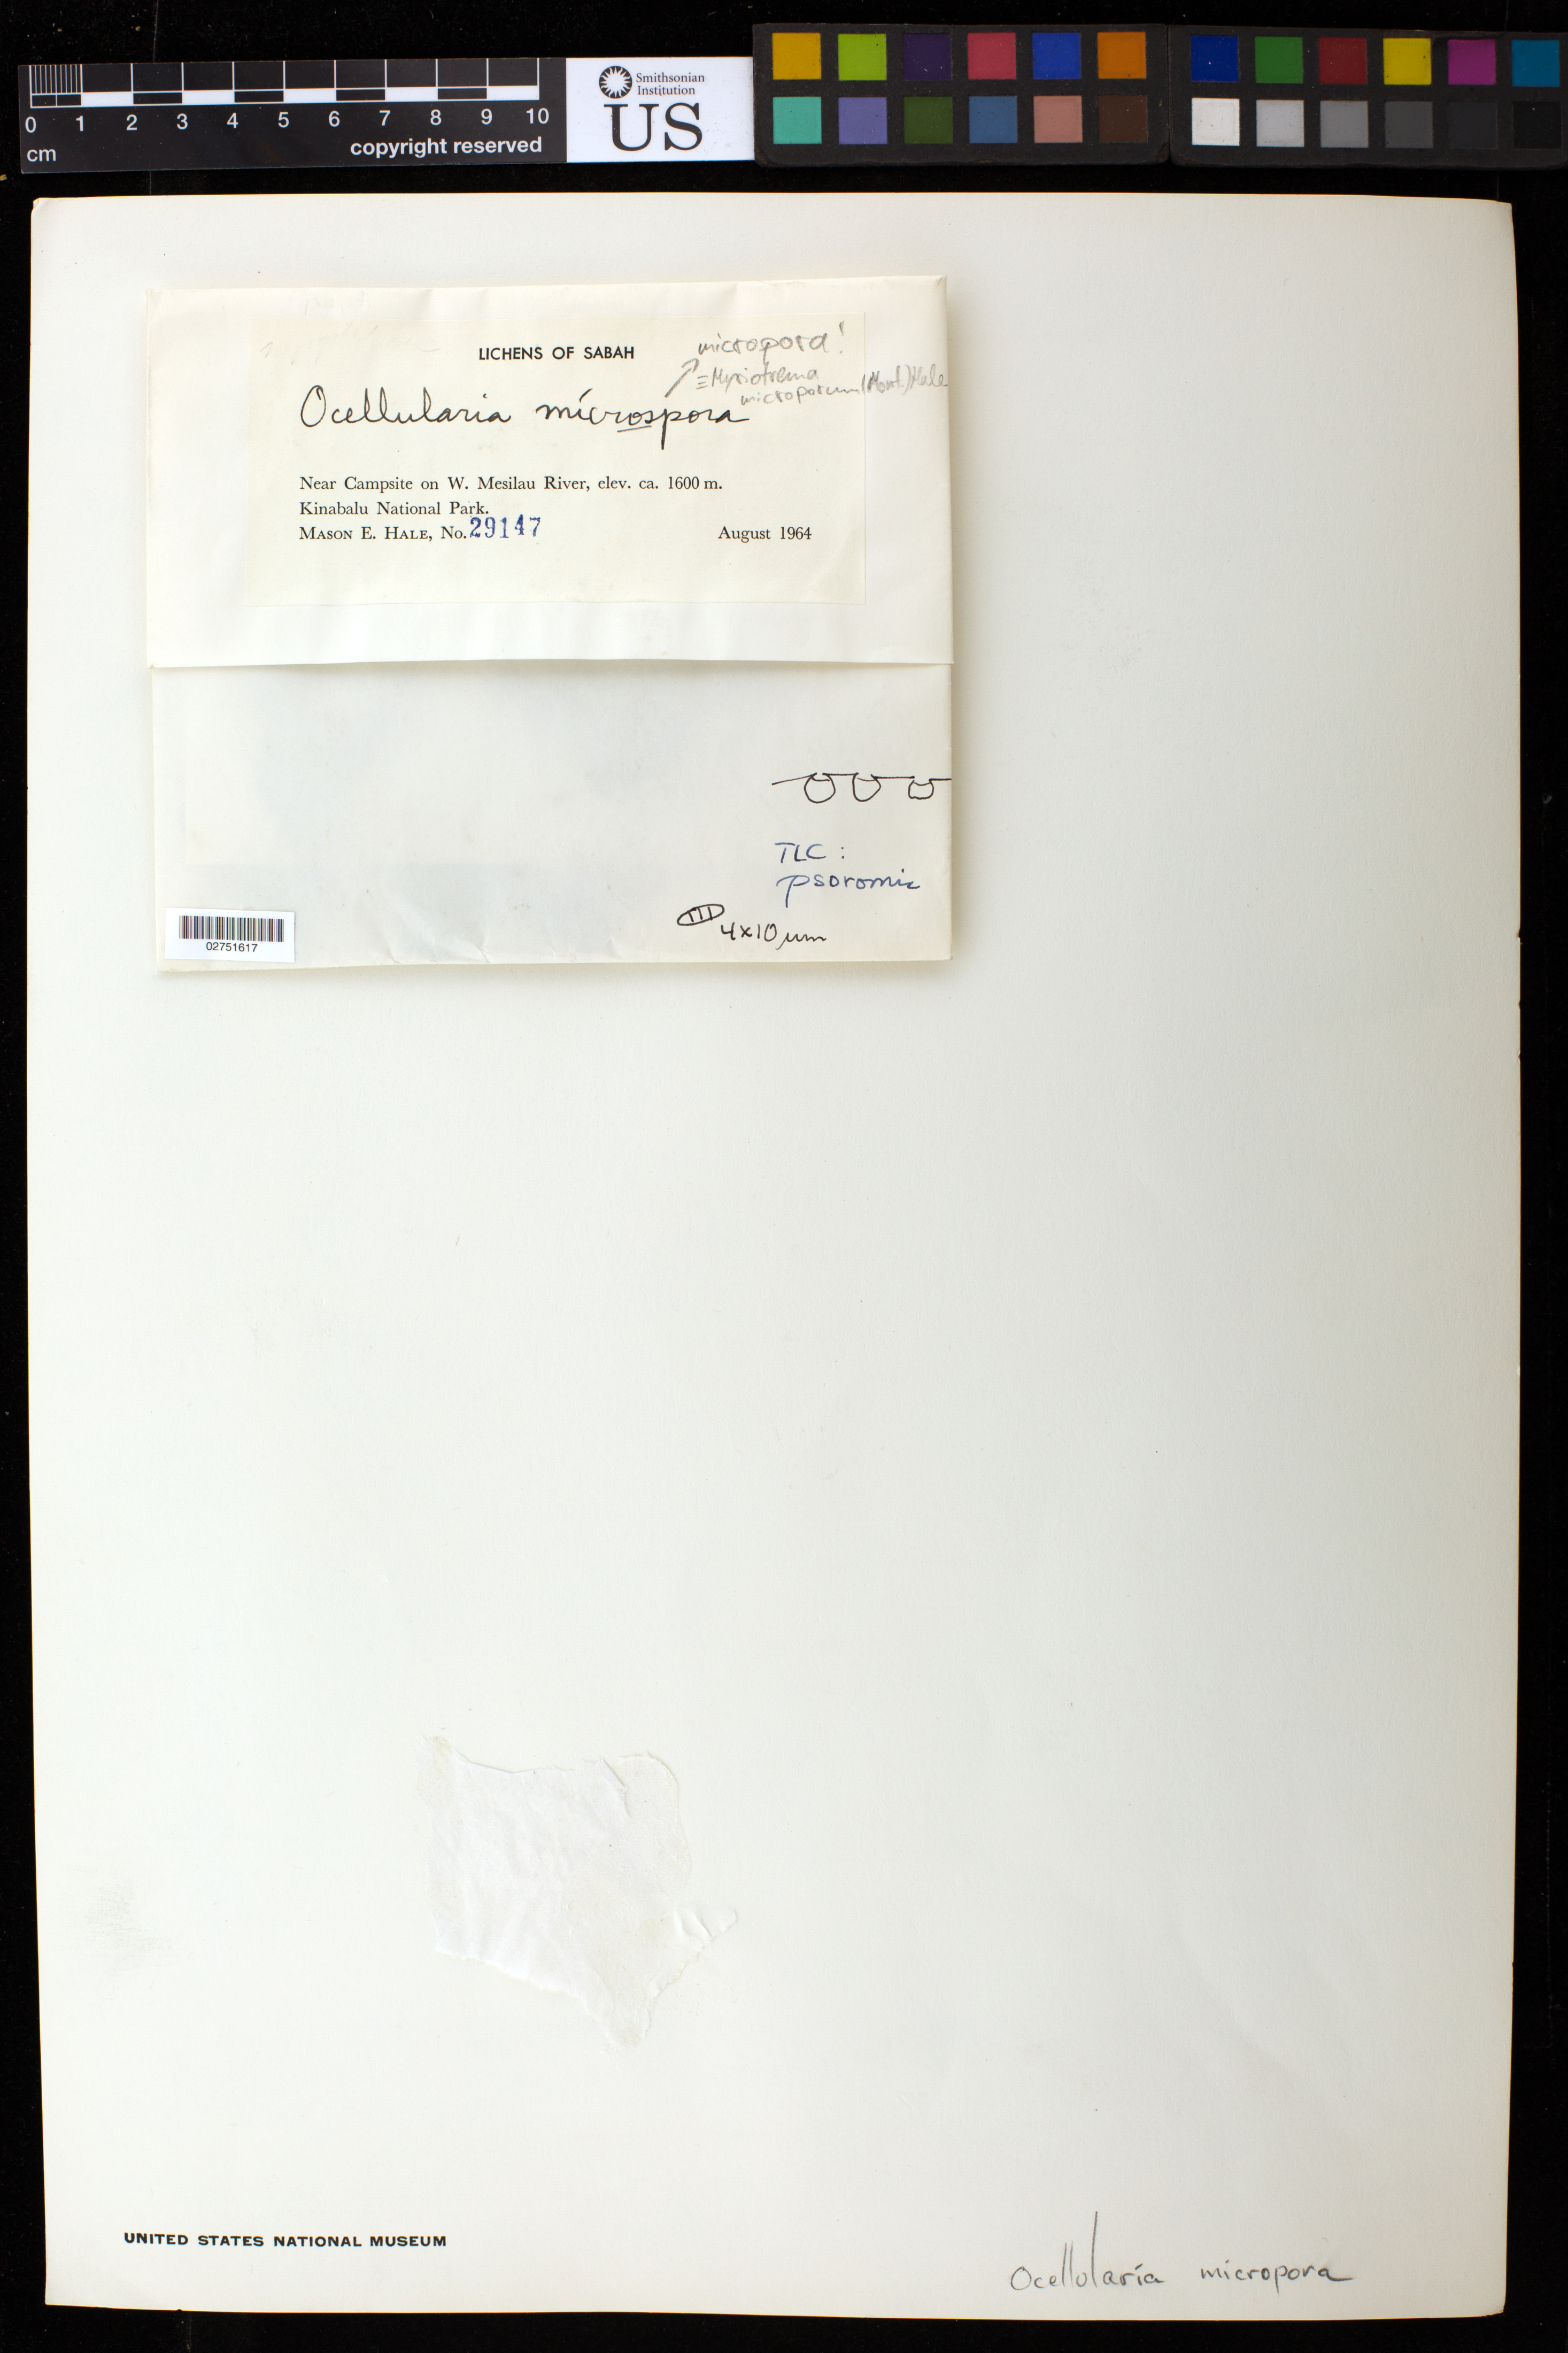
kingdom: Fungi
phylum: Ascomycota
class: Lecanoromycetes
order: Ostropales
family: Graphidaceae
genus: Ocellularia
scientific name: Ocellularia micropora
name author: (Mont.) Müll. Arg.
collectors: M. Hale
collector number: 29147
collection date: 1964-08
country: Malaysia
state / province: Sabah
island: Borneo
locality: Near Campsite on W Mesilau River, Kinabalu National Park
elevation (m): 1600